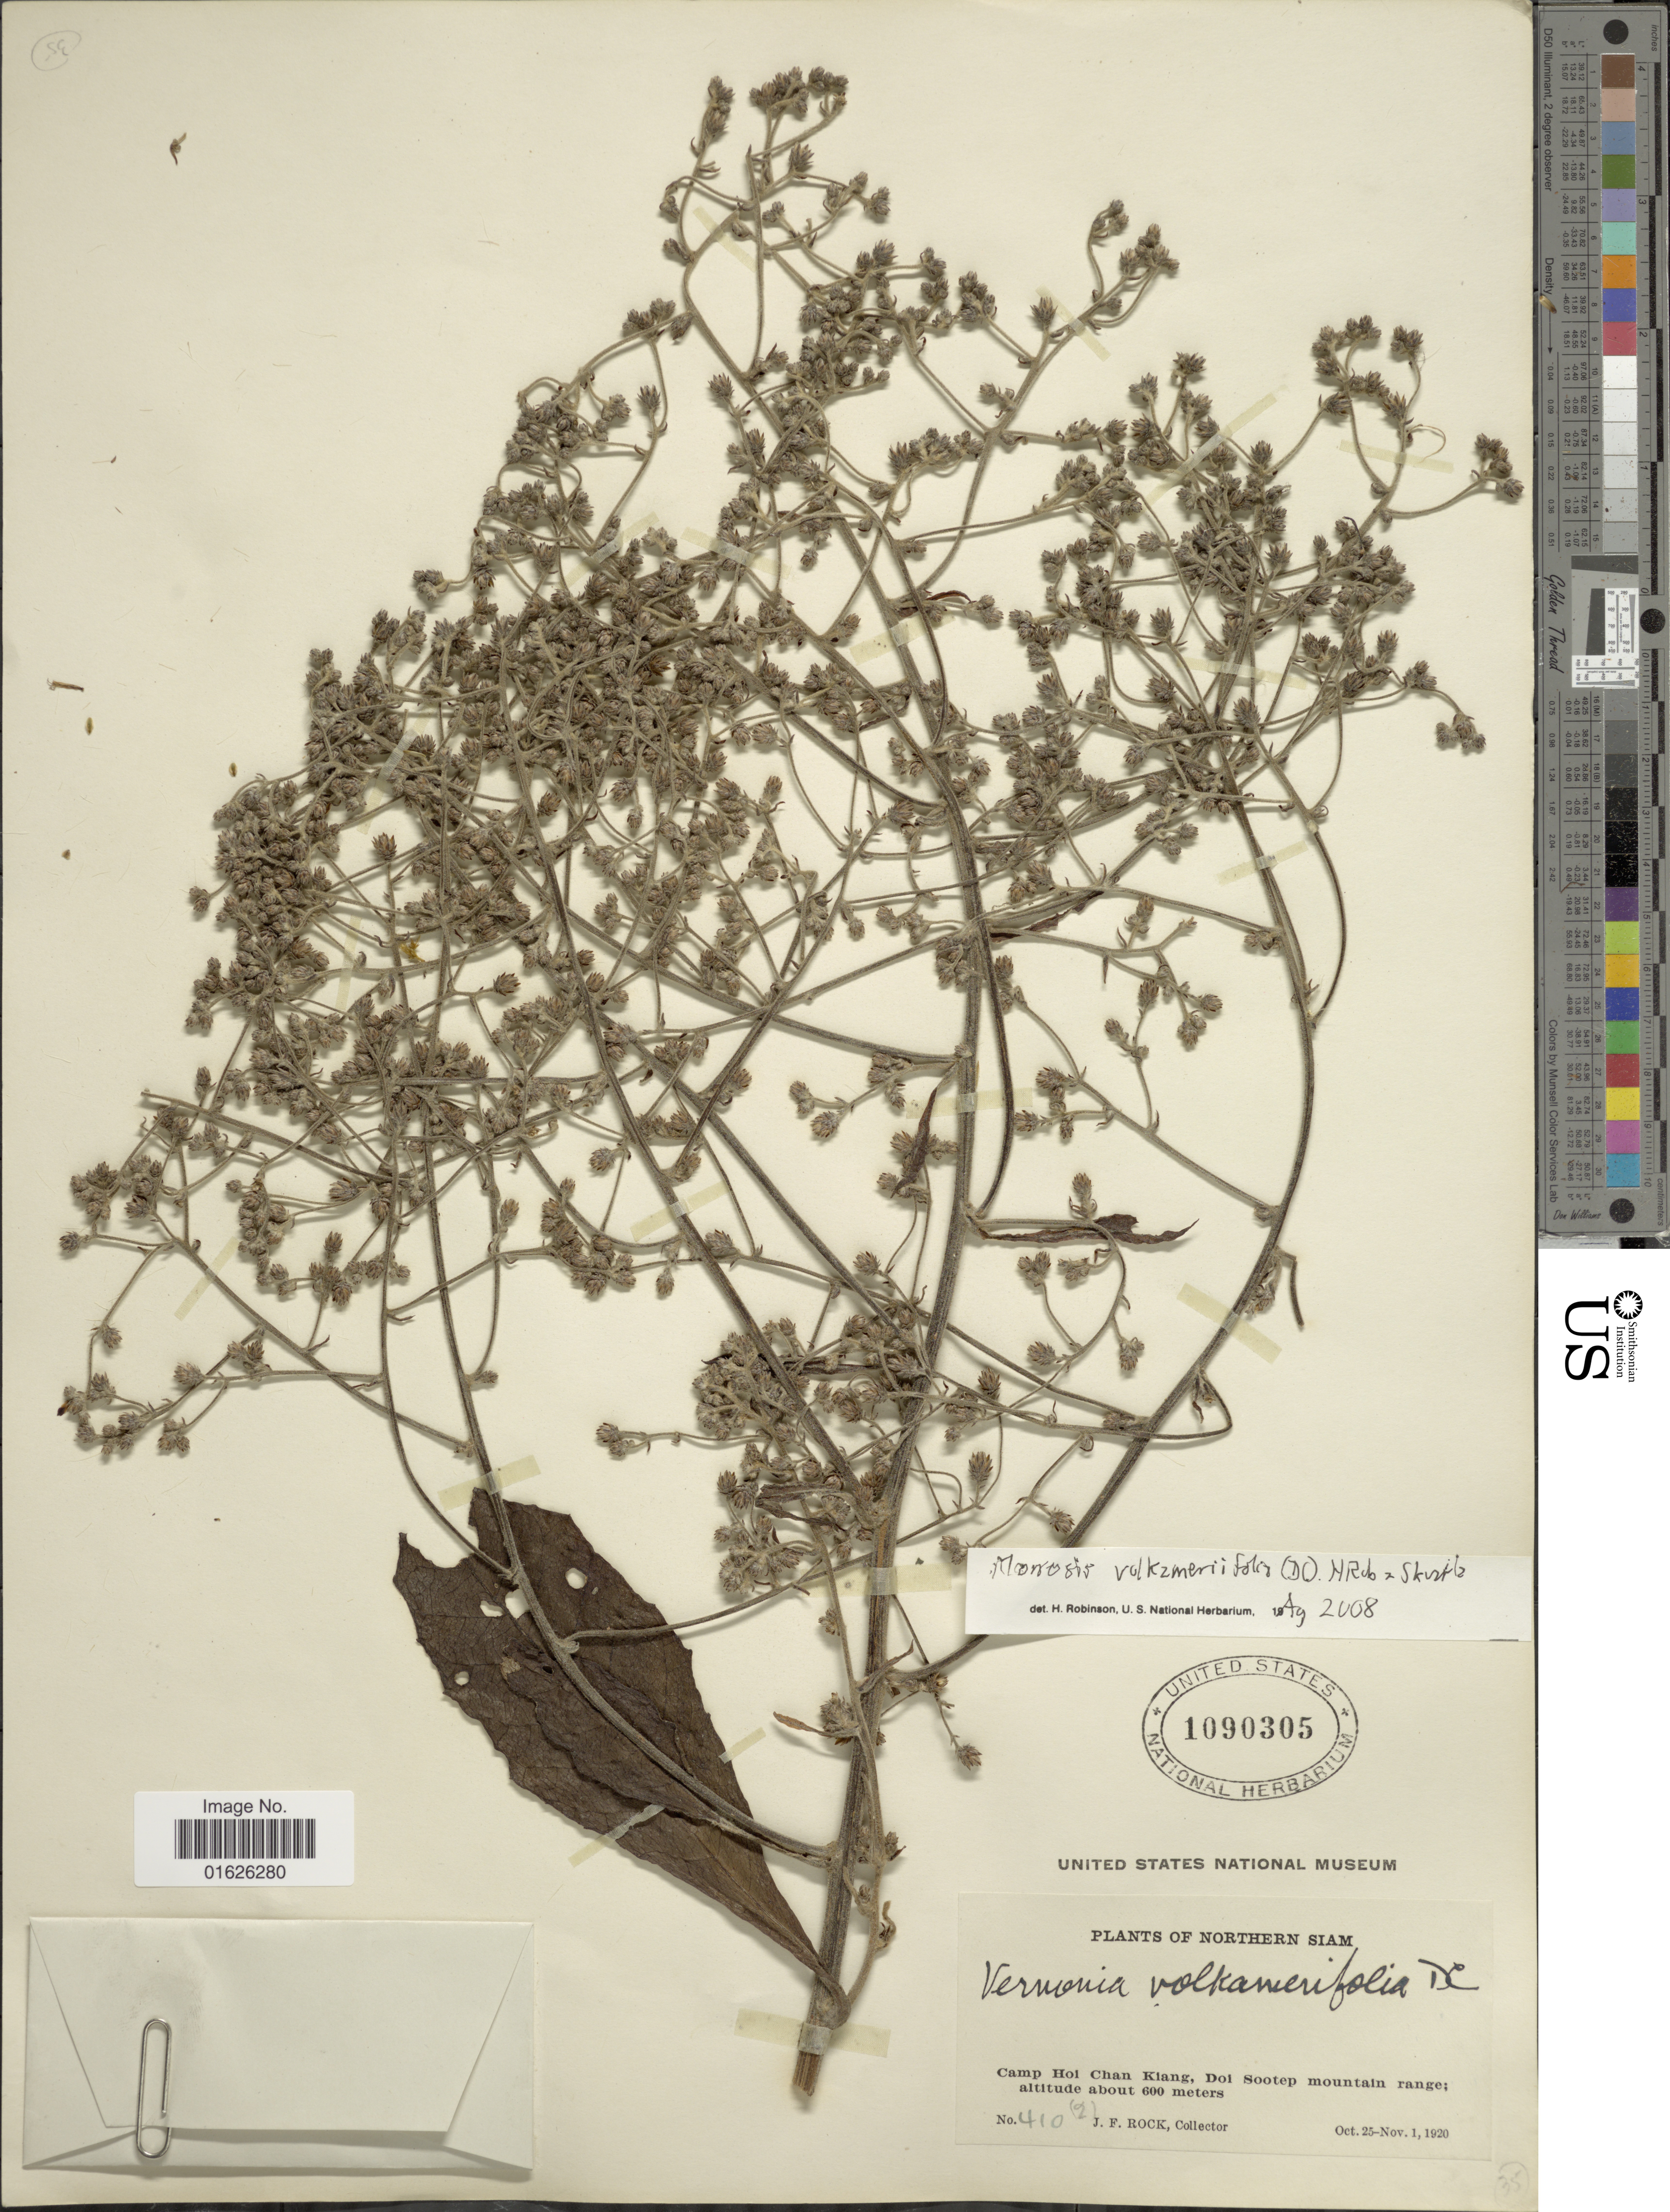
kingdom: Plantae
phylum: Tracheophyta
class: Magnoliopsida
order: Asterales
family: Asteraceae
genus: Monosis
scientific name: Monosis volkameriifolia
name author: (DC.) H. Rob. & Skvarla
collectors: J. Rock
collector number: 410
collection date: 1920-10-25/1920-11-01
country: Thailand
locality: Northern Siam, Camp Hoi Chan Kiang, Doi Sootep mountain range.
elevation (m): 600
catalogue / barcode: US 1090305